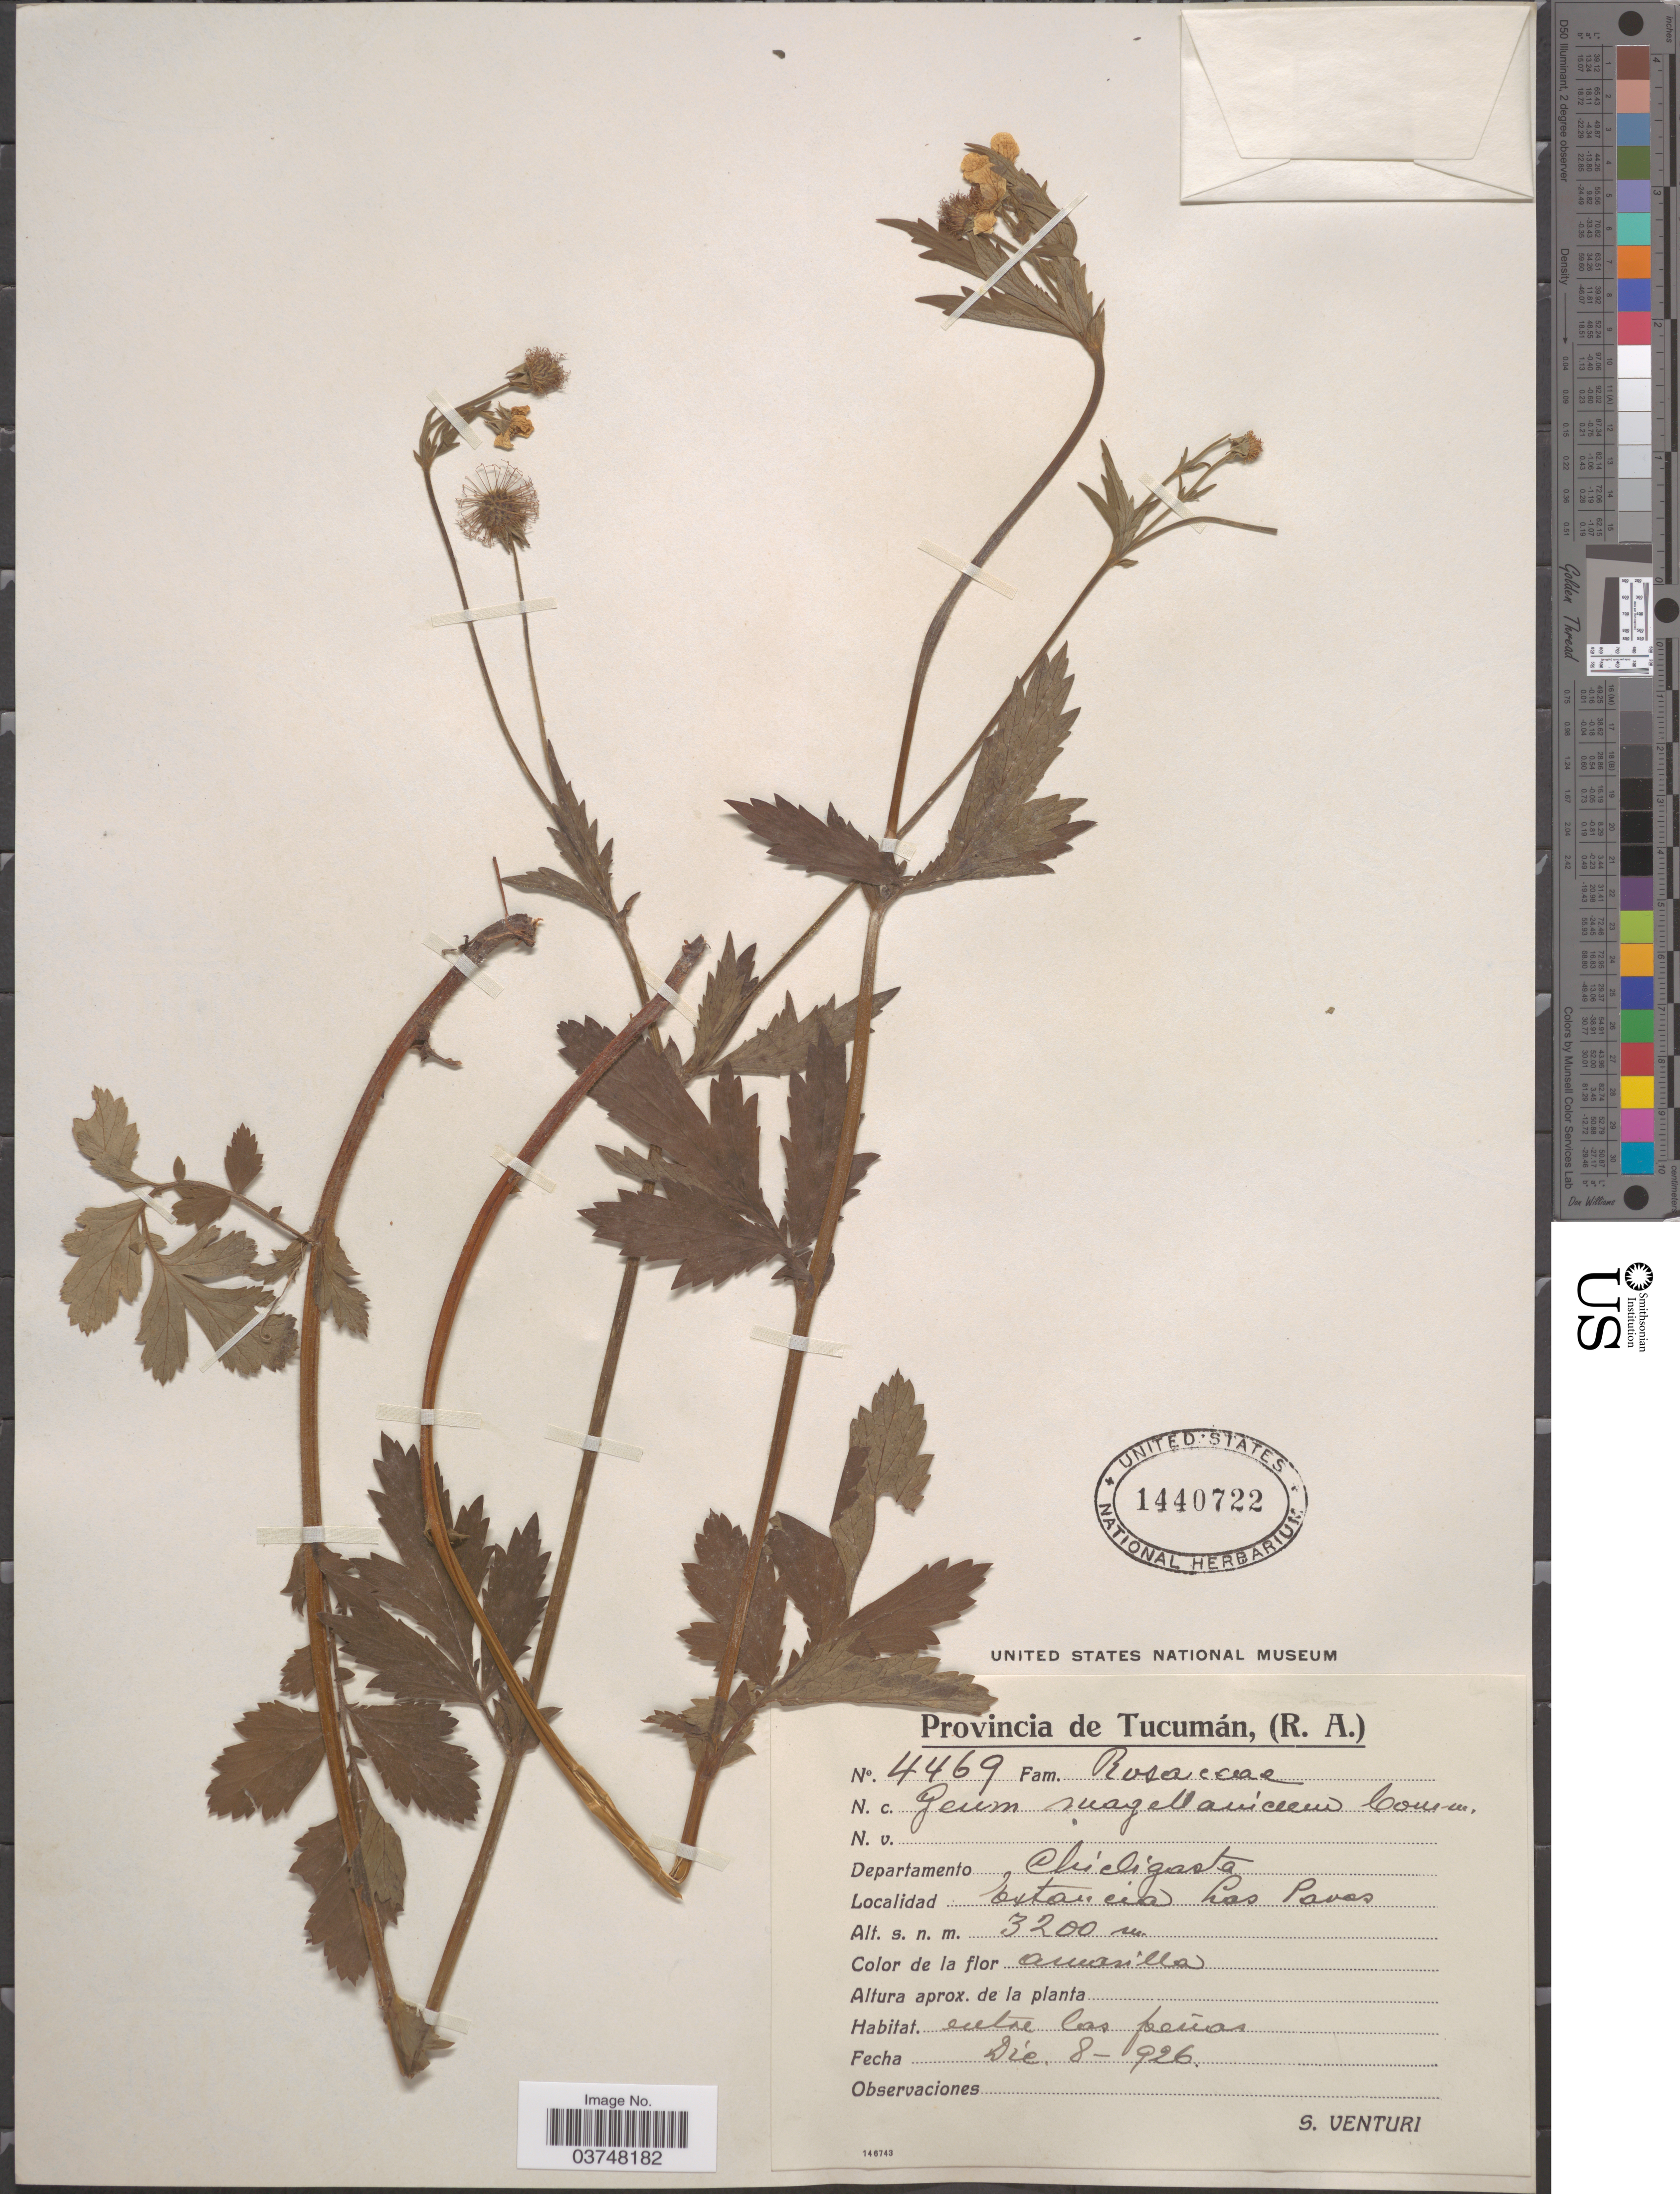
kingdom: Plantae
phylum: Tracheophyta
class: Magnoliopsida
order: Rosales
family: Rosaceae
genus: Geum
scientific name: Geum magellanicum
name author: Comm. ex Pers.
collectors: S. Venturi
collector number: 4469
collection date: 1926-12-08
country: Argentina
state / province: Tucuman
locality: Departamento Chicligasta. Estancia Las Pavas.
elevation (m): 3200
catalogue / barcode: US 1440722